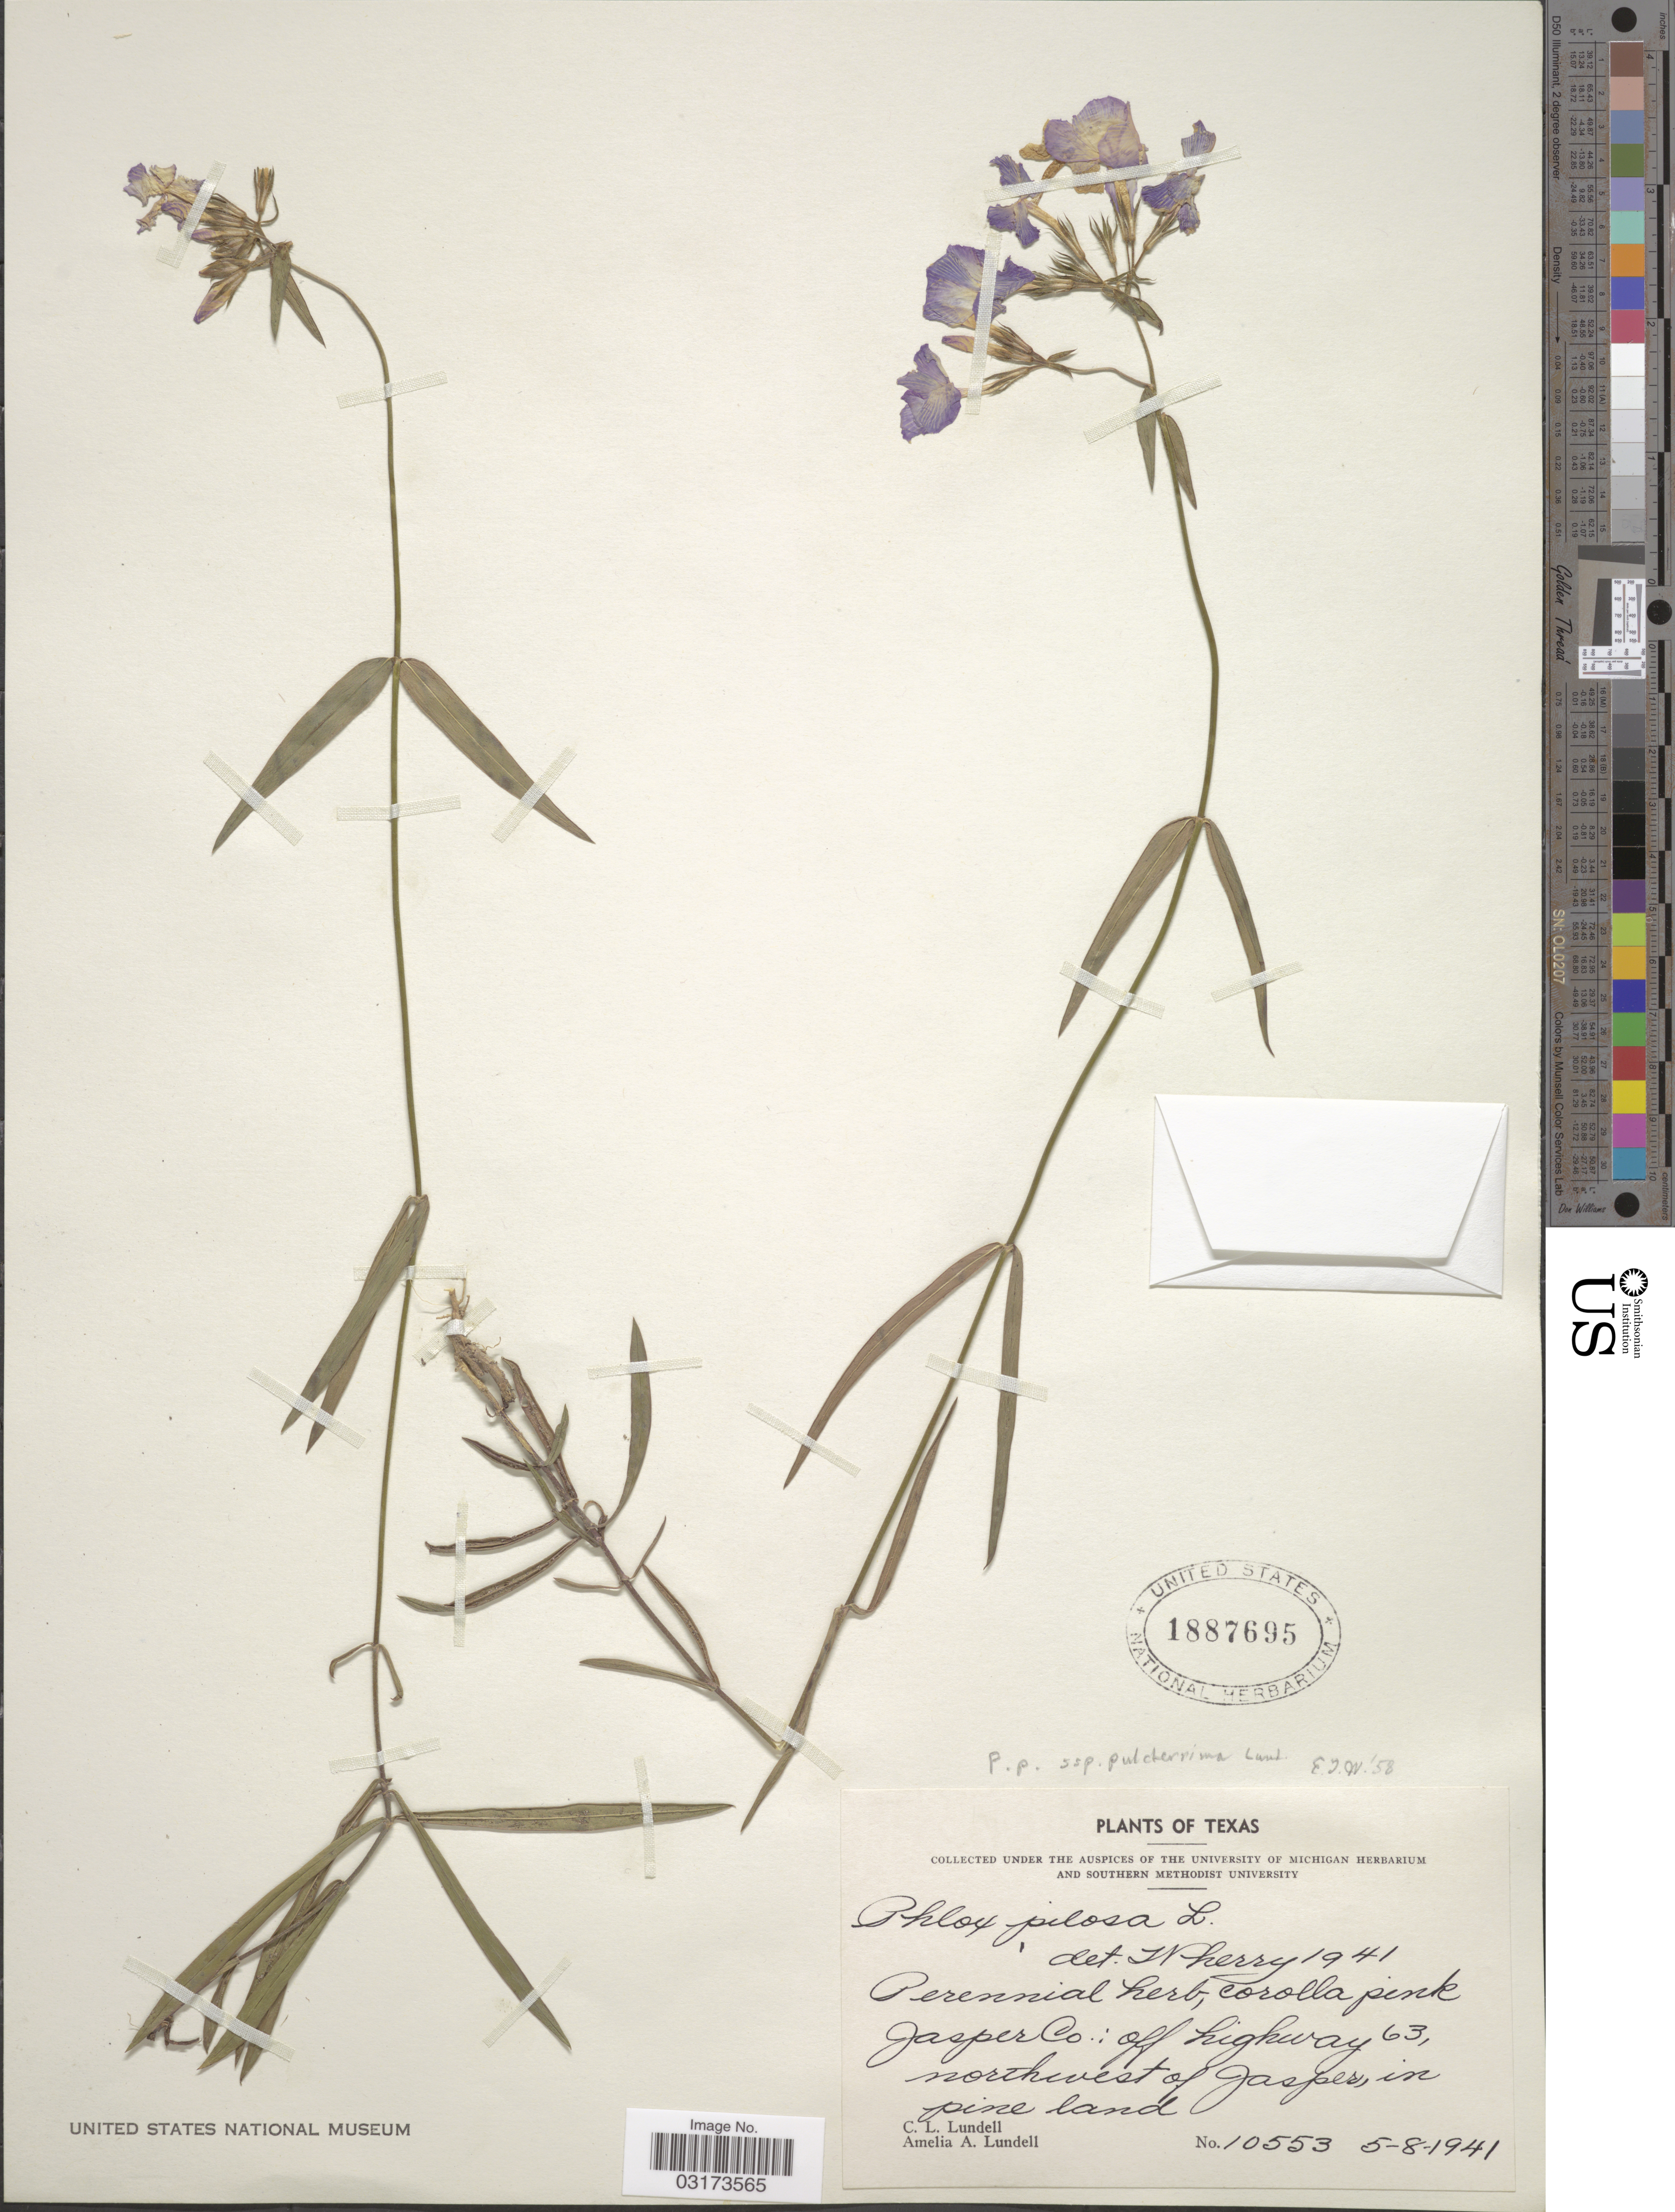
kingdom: Plantae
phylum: Tracheophyta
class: Magnoliopsida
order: Ericales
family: Polemoniaceae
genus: Phlox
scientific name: Phlox pilosa subsp. pulcherrima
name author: Lundell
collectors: C. L. Lundell & A. A. Lundell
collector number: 10553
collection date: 1941-05-08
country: United States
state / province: Texas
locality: Jasper Co.: off highway 63, northwest of Jasper, in pine land.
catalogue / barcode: US 1887695